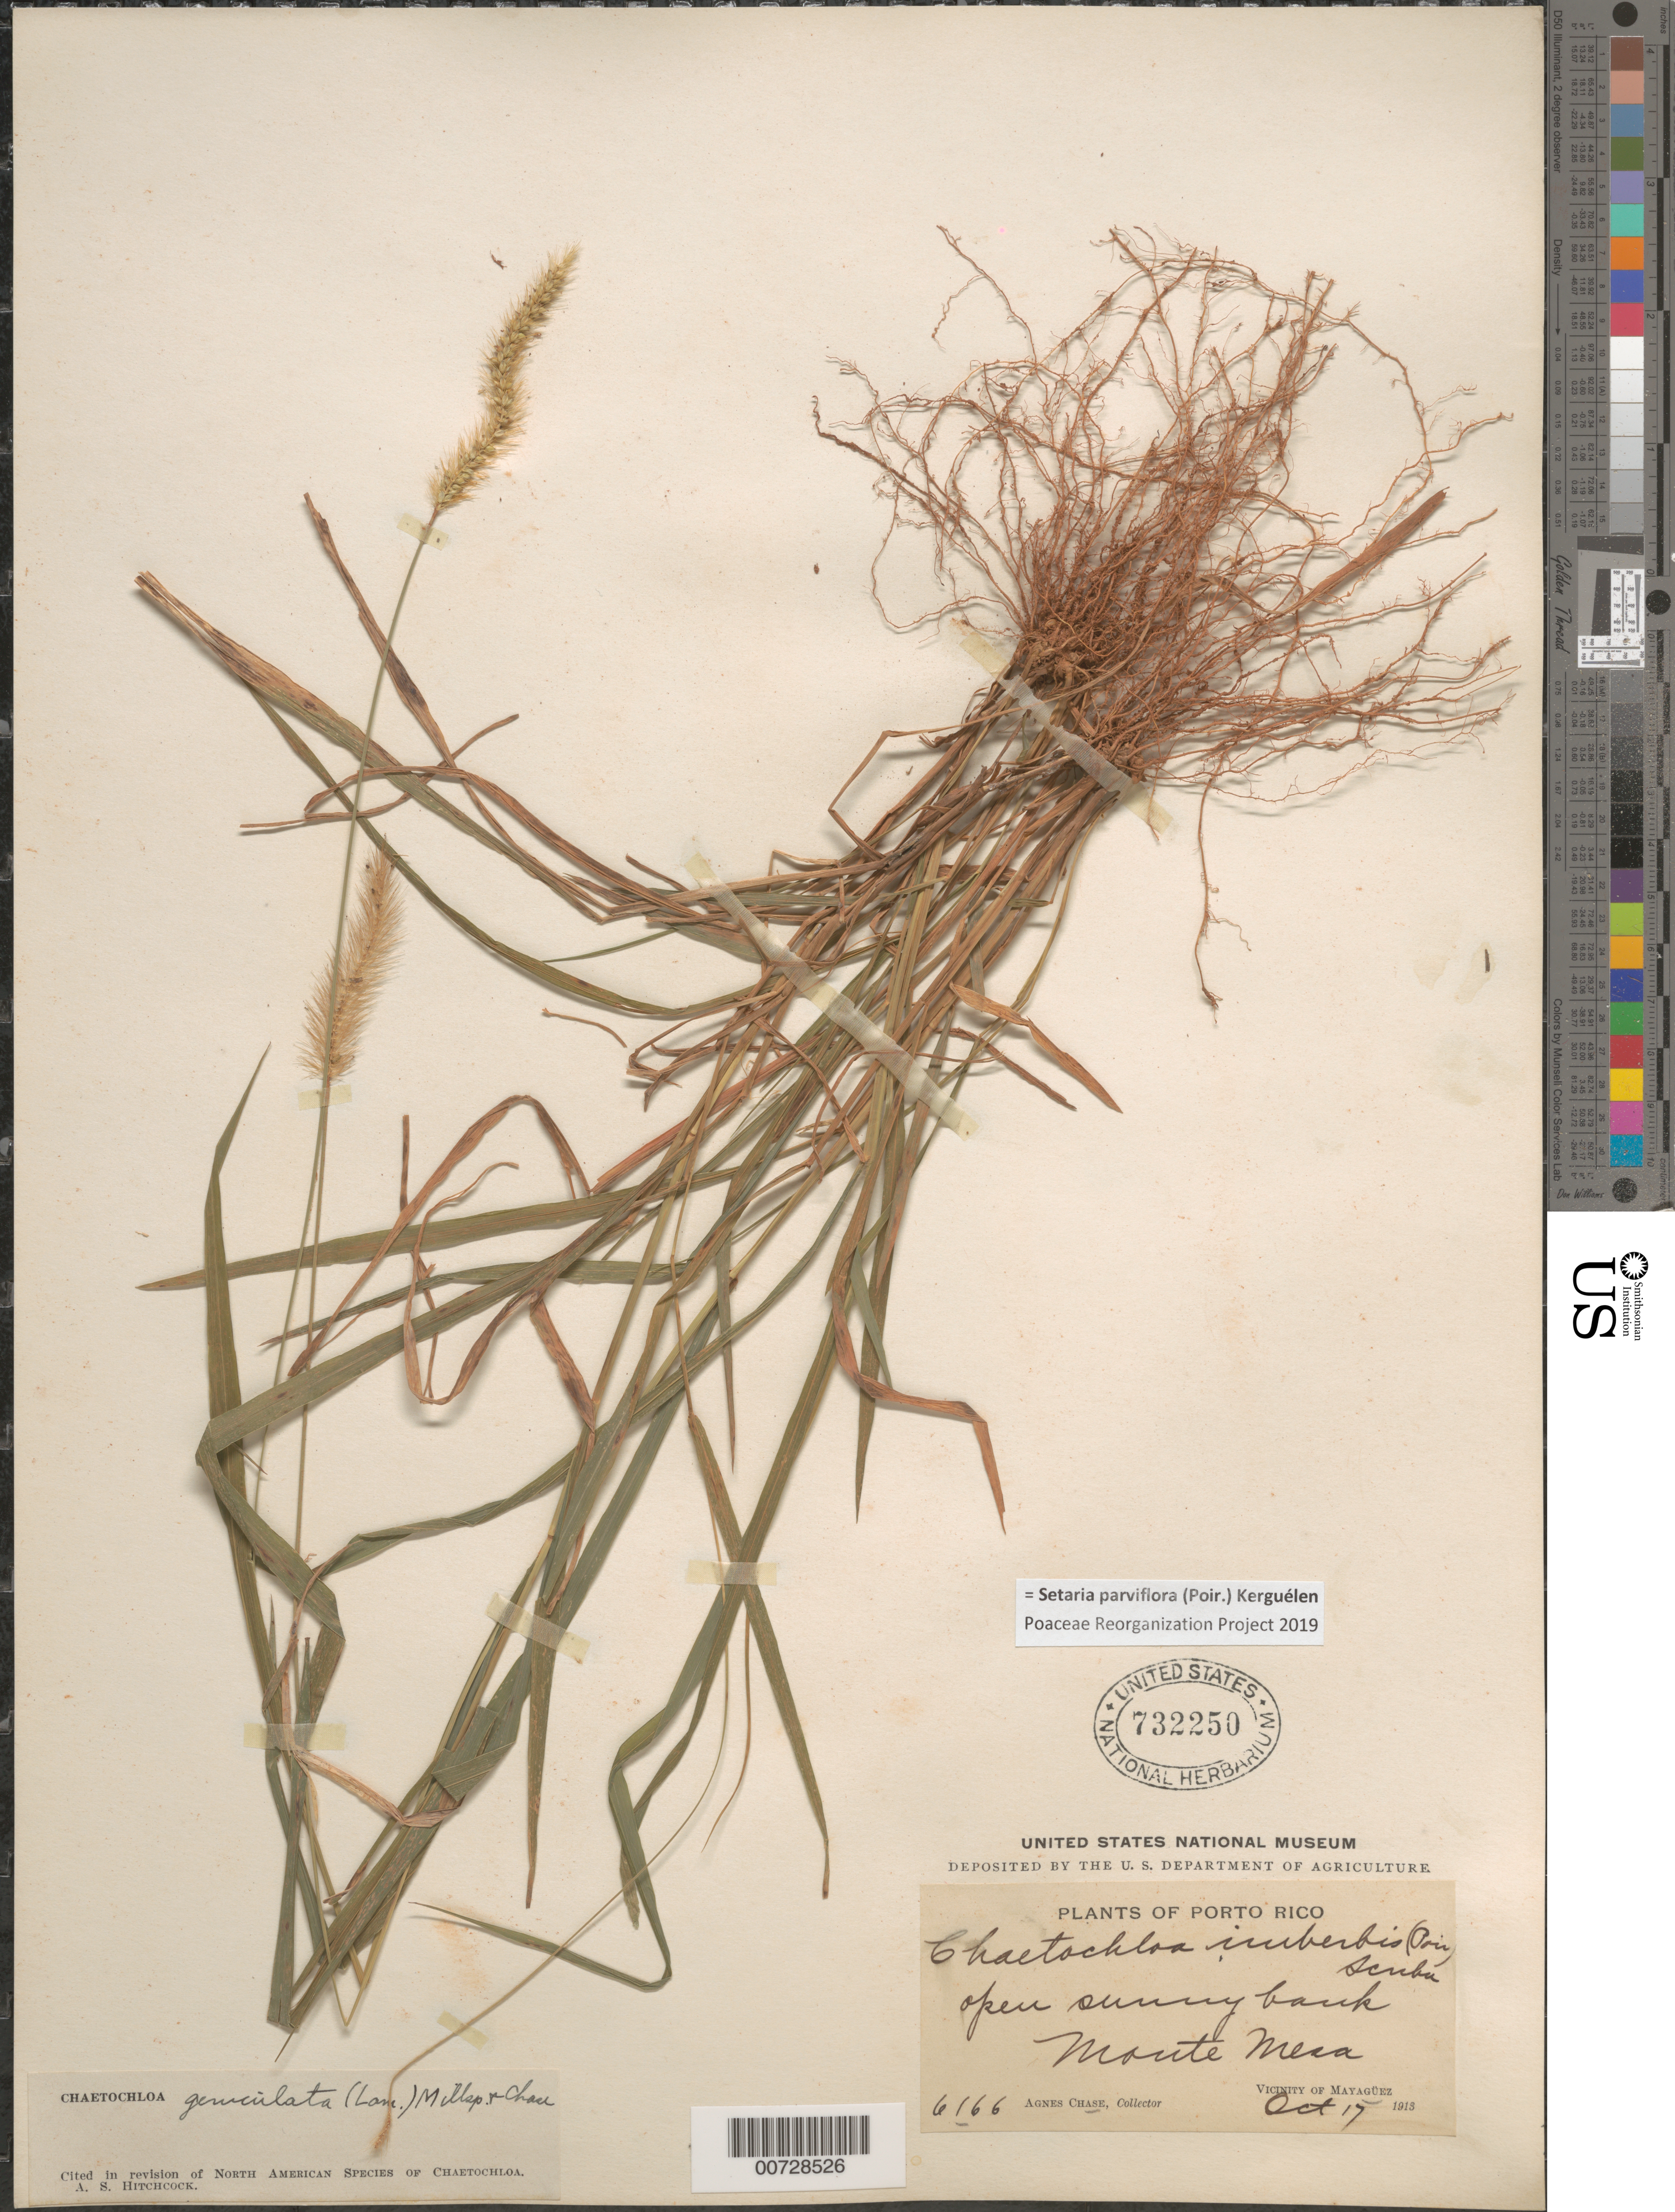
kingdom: Plantae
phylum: Tracheophyta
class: Liliopsida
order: Poales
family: Poaceae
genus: Setaria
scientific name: Setaria parviflora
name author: (Poir.) Kerguélen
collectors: A. Chase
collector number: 6166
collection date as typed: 17 Oct 1913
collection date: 1913-10-17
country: Puerto Rico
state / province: Mayagüez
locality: Monte Mesa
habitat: Open sunny bank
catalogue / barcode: US 732250